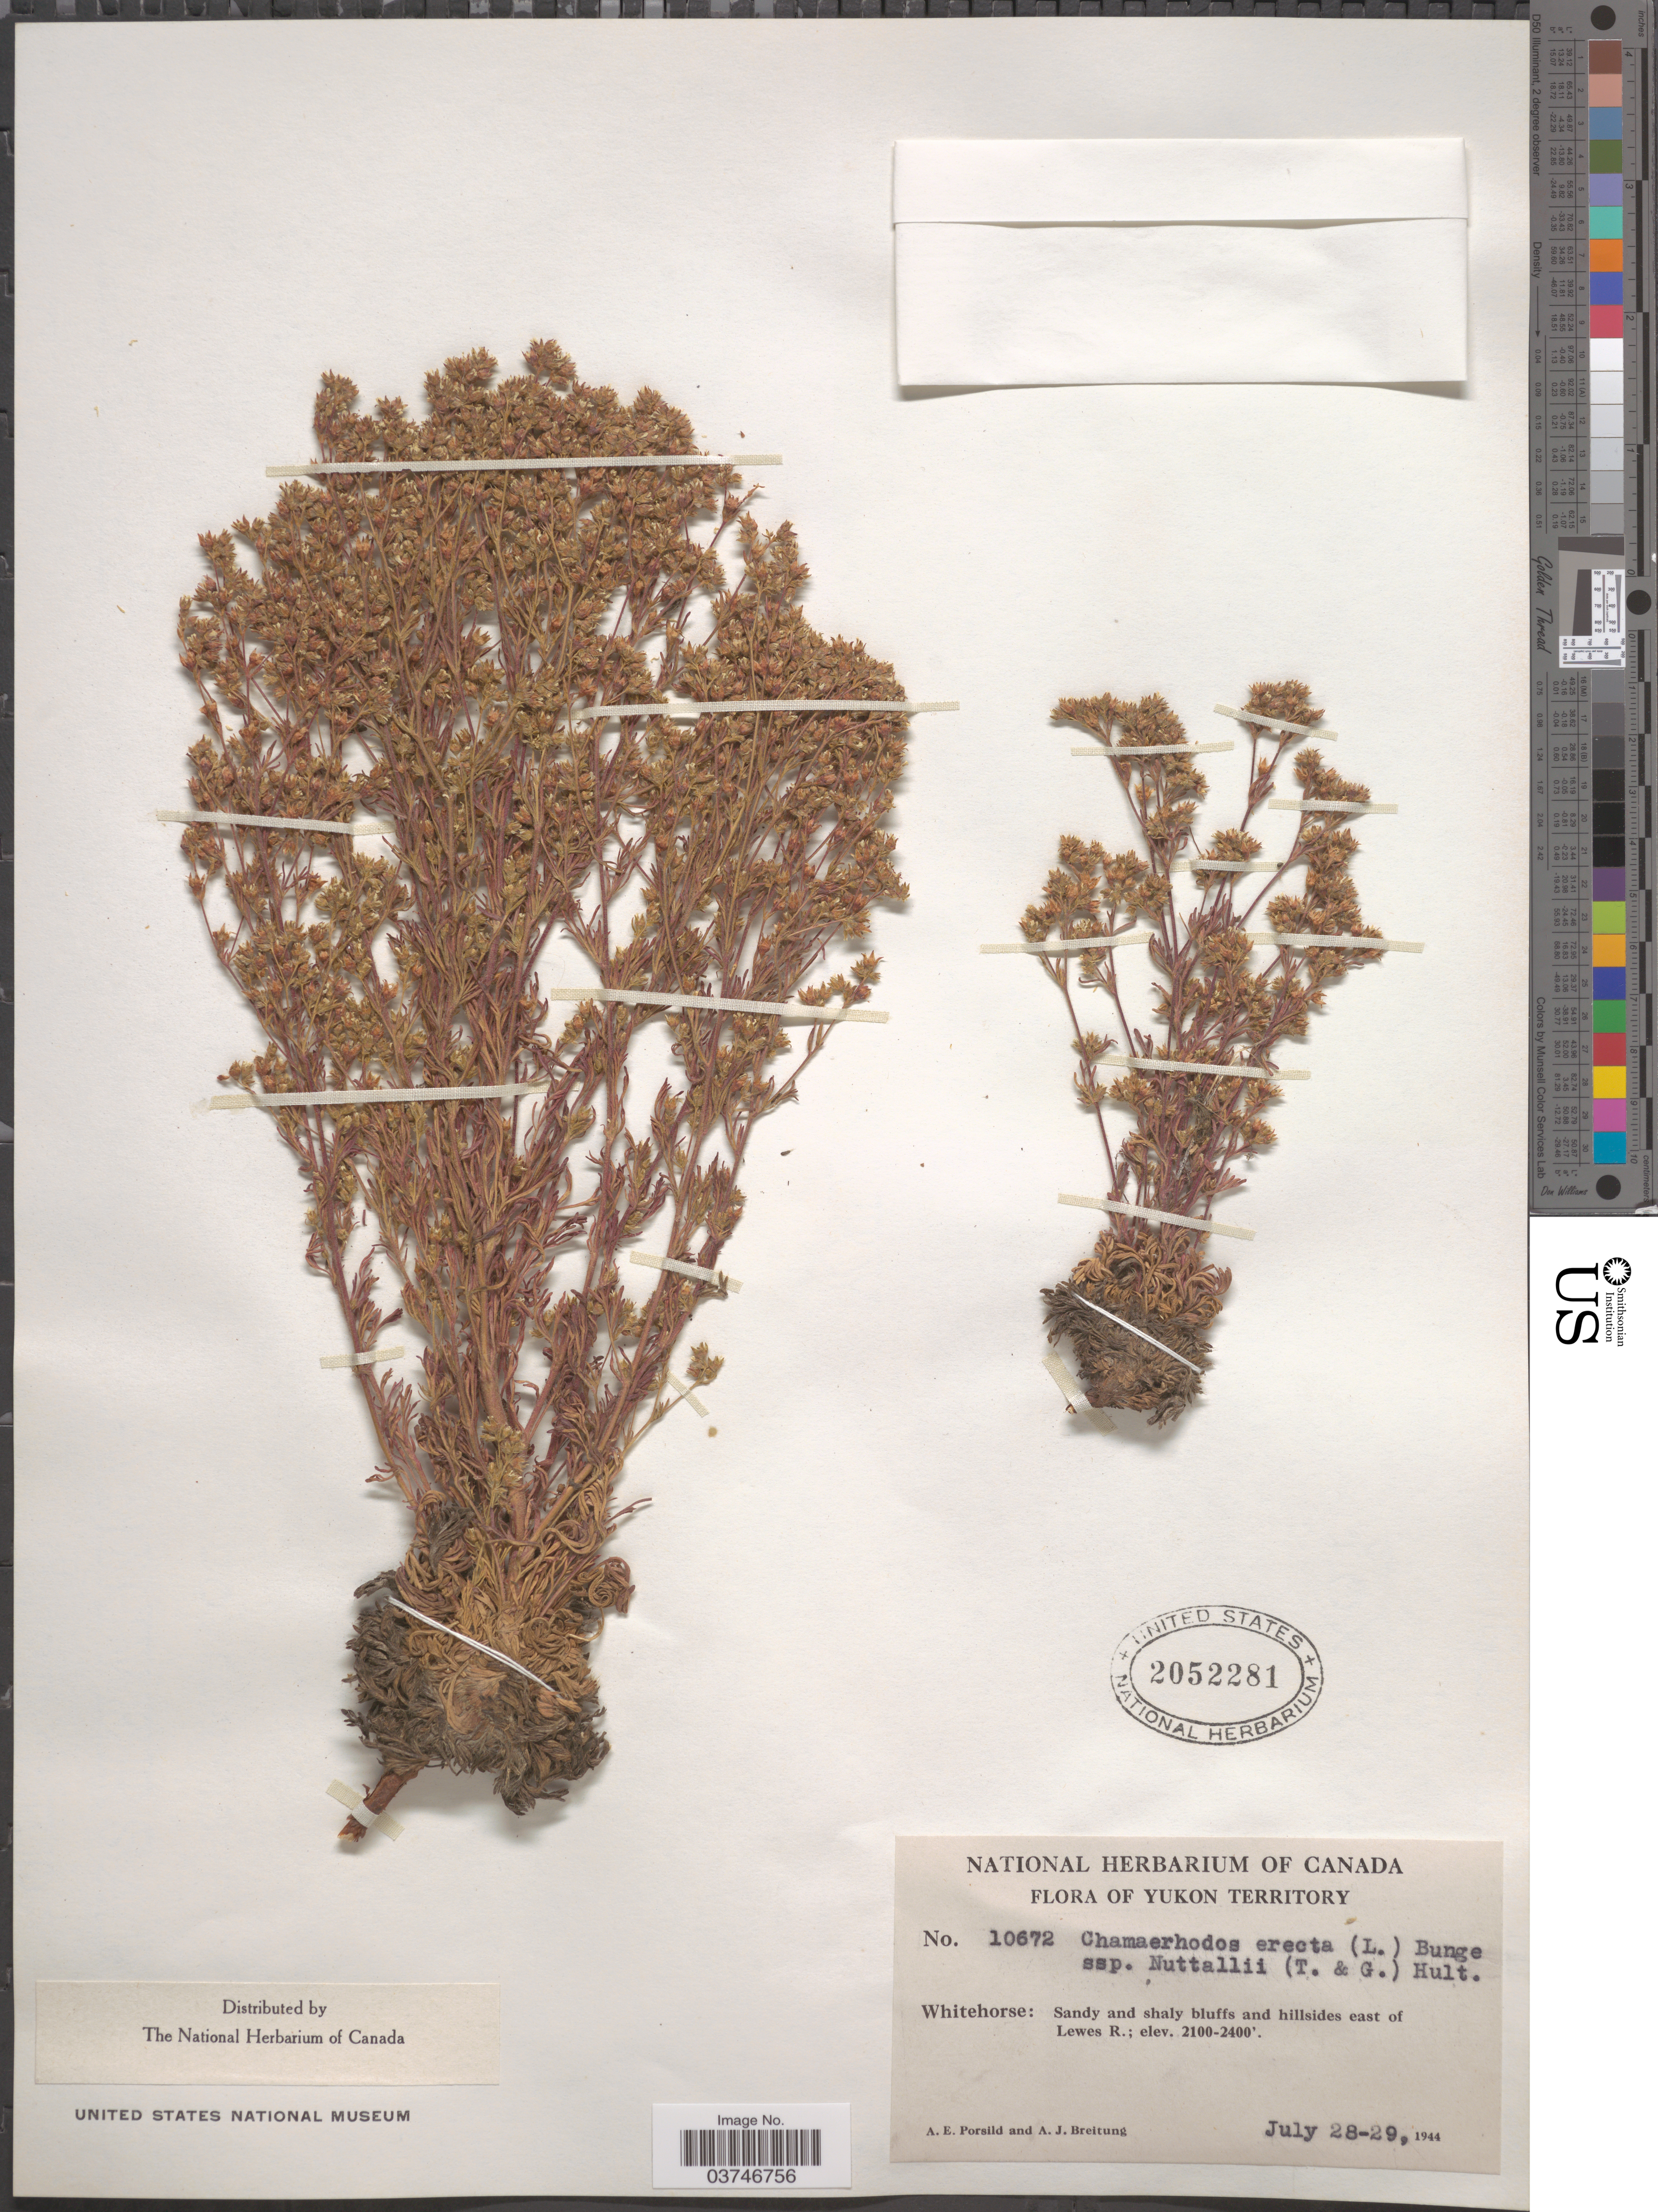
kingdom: Plantae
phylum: Tracheophyta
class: Magnoliopsida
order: Rosales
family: Rosaceae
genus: Chamaerhodos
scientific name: Chamaerhodos erecta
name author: (L.) Bunge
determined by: U.S. National Herbarium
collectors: A. E. Porsild & A. Breitung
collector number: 10672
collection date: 1944-07-28/1944-07-29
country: Canada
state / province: Yukon Territory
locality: Whitehorse: Sandy and shaly bluffs and hillsides east of Lewes R.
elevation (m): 640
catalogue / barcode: US 2052281